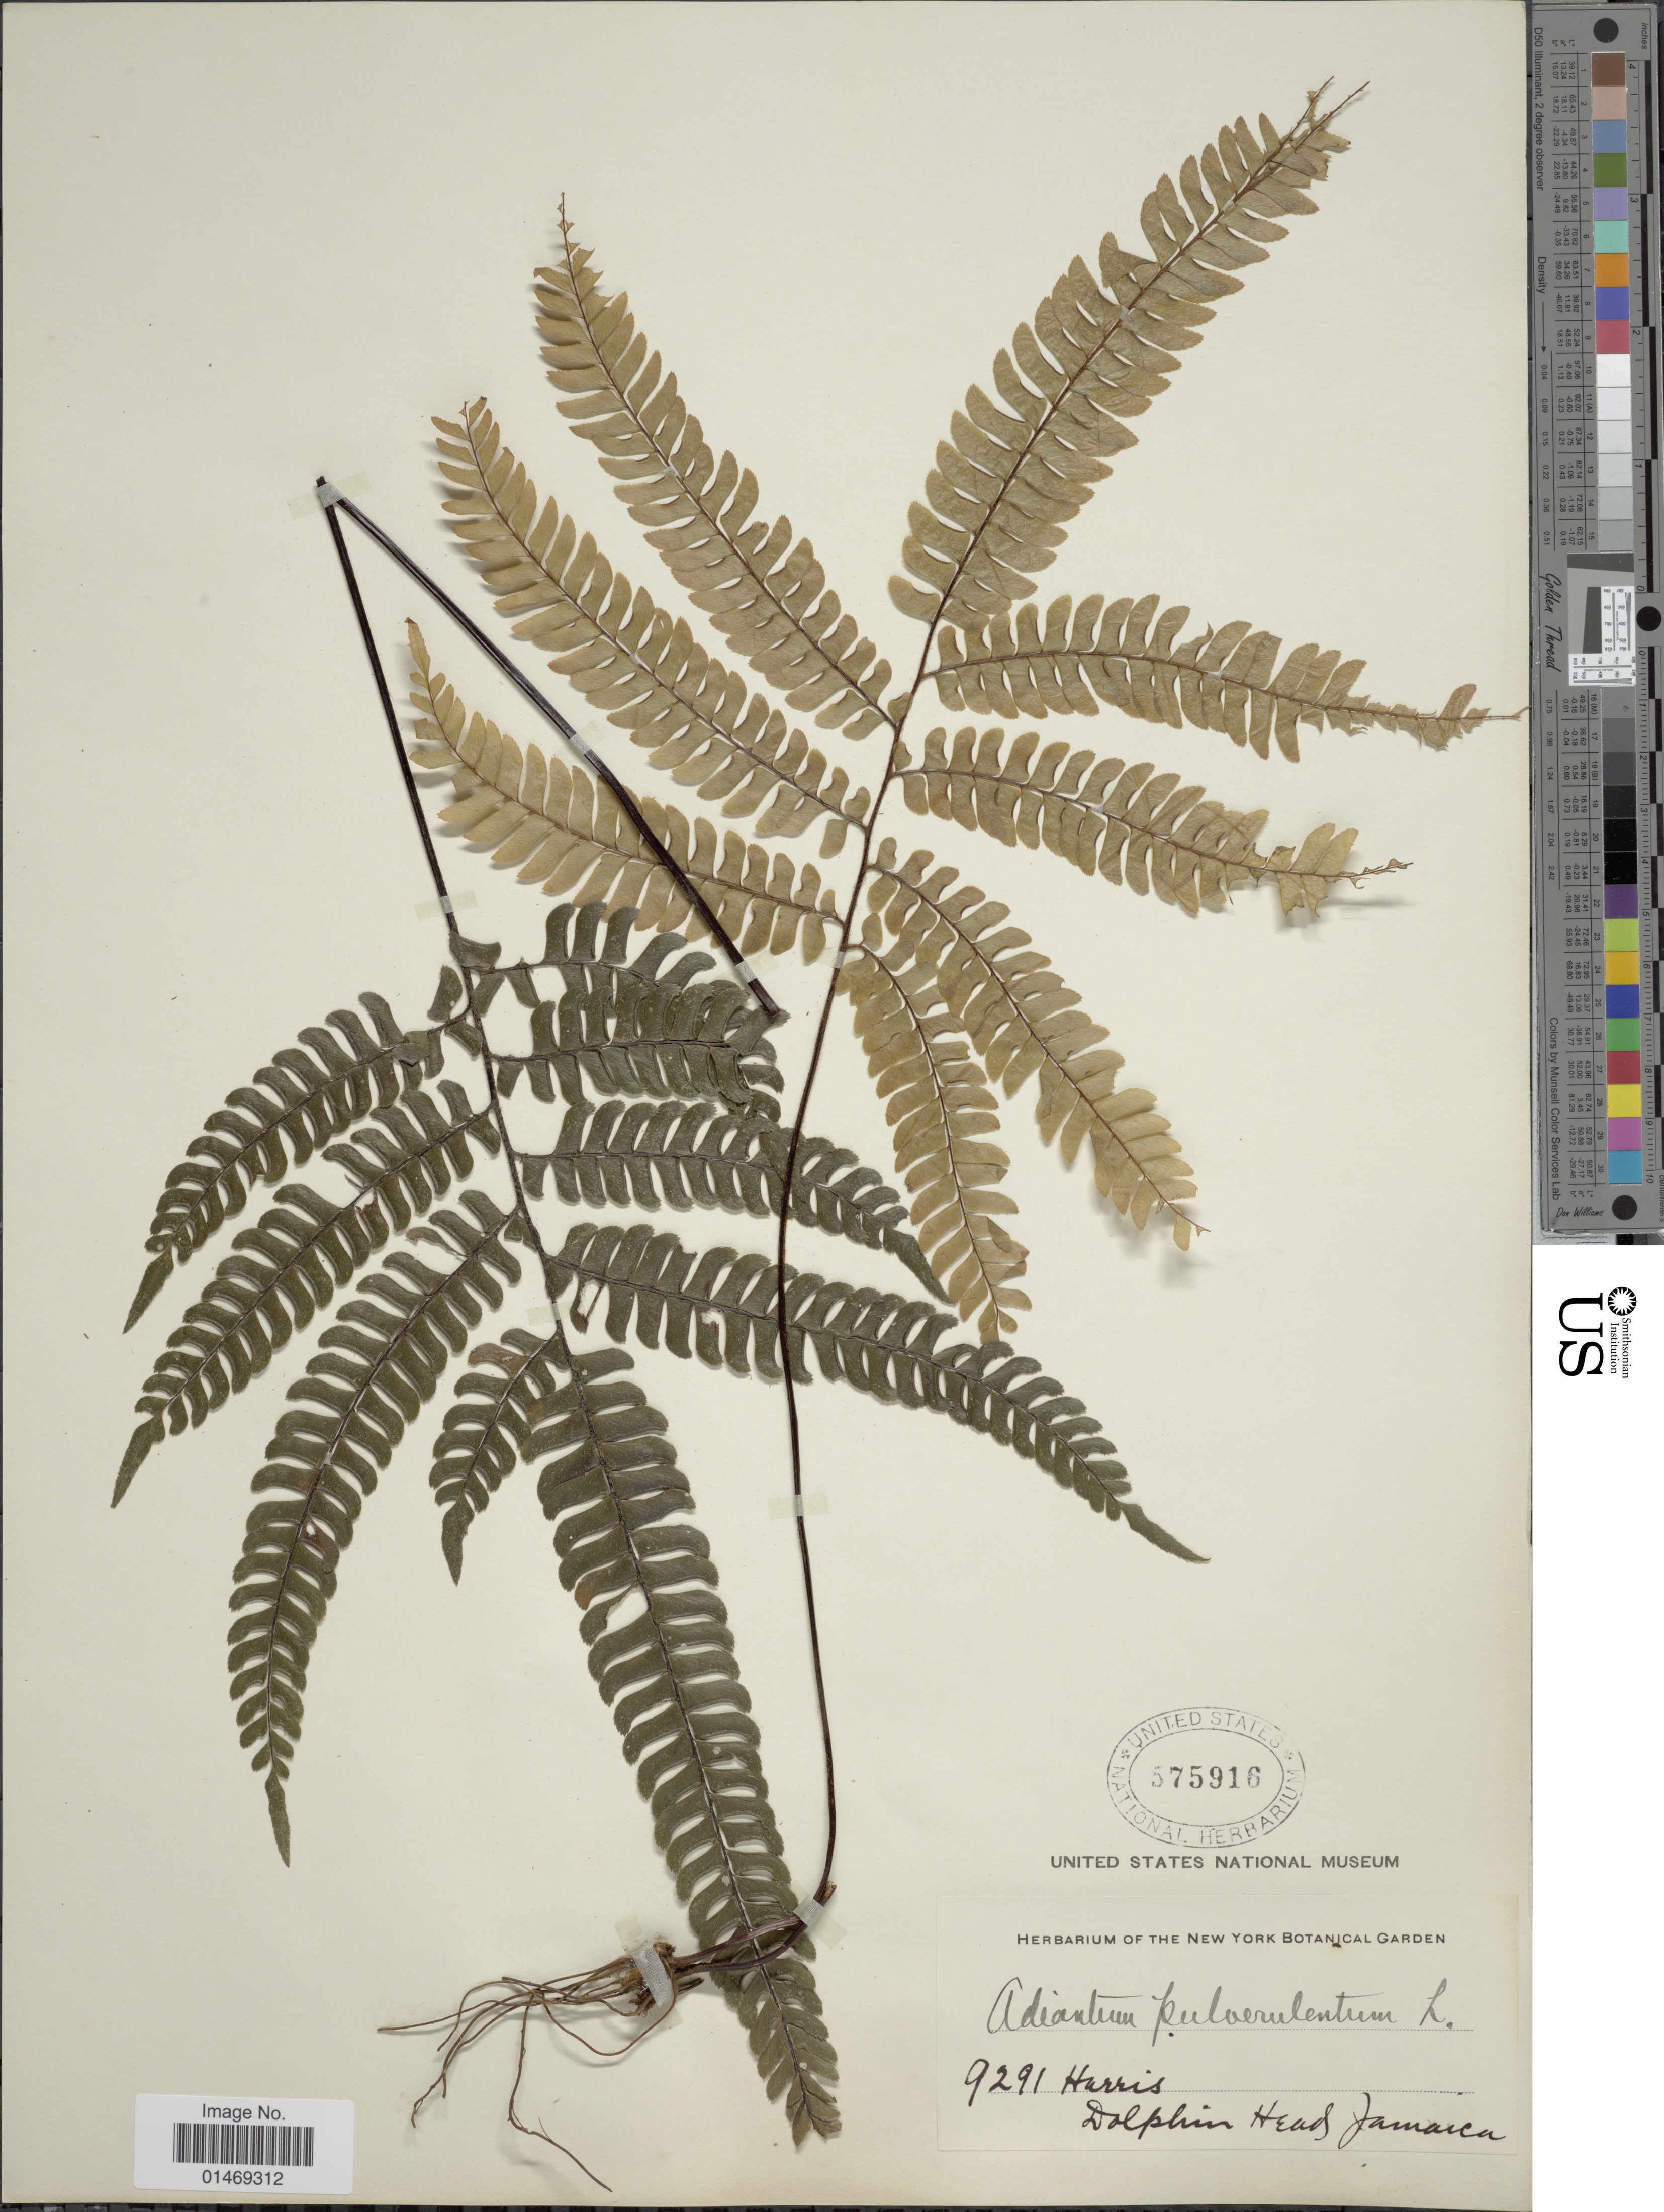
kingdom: Plantae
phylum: Tracheophyta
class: Polypodiopsida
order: Polypodiales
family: Pteridaceae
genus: Adiantum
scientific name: Adiantum pulverulentum var. caudatum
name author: Jenman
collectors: -- Harris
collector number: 9291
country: Jamaica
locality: Dolphin Head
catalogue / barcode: US 575916